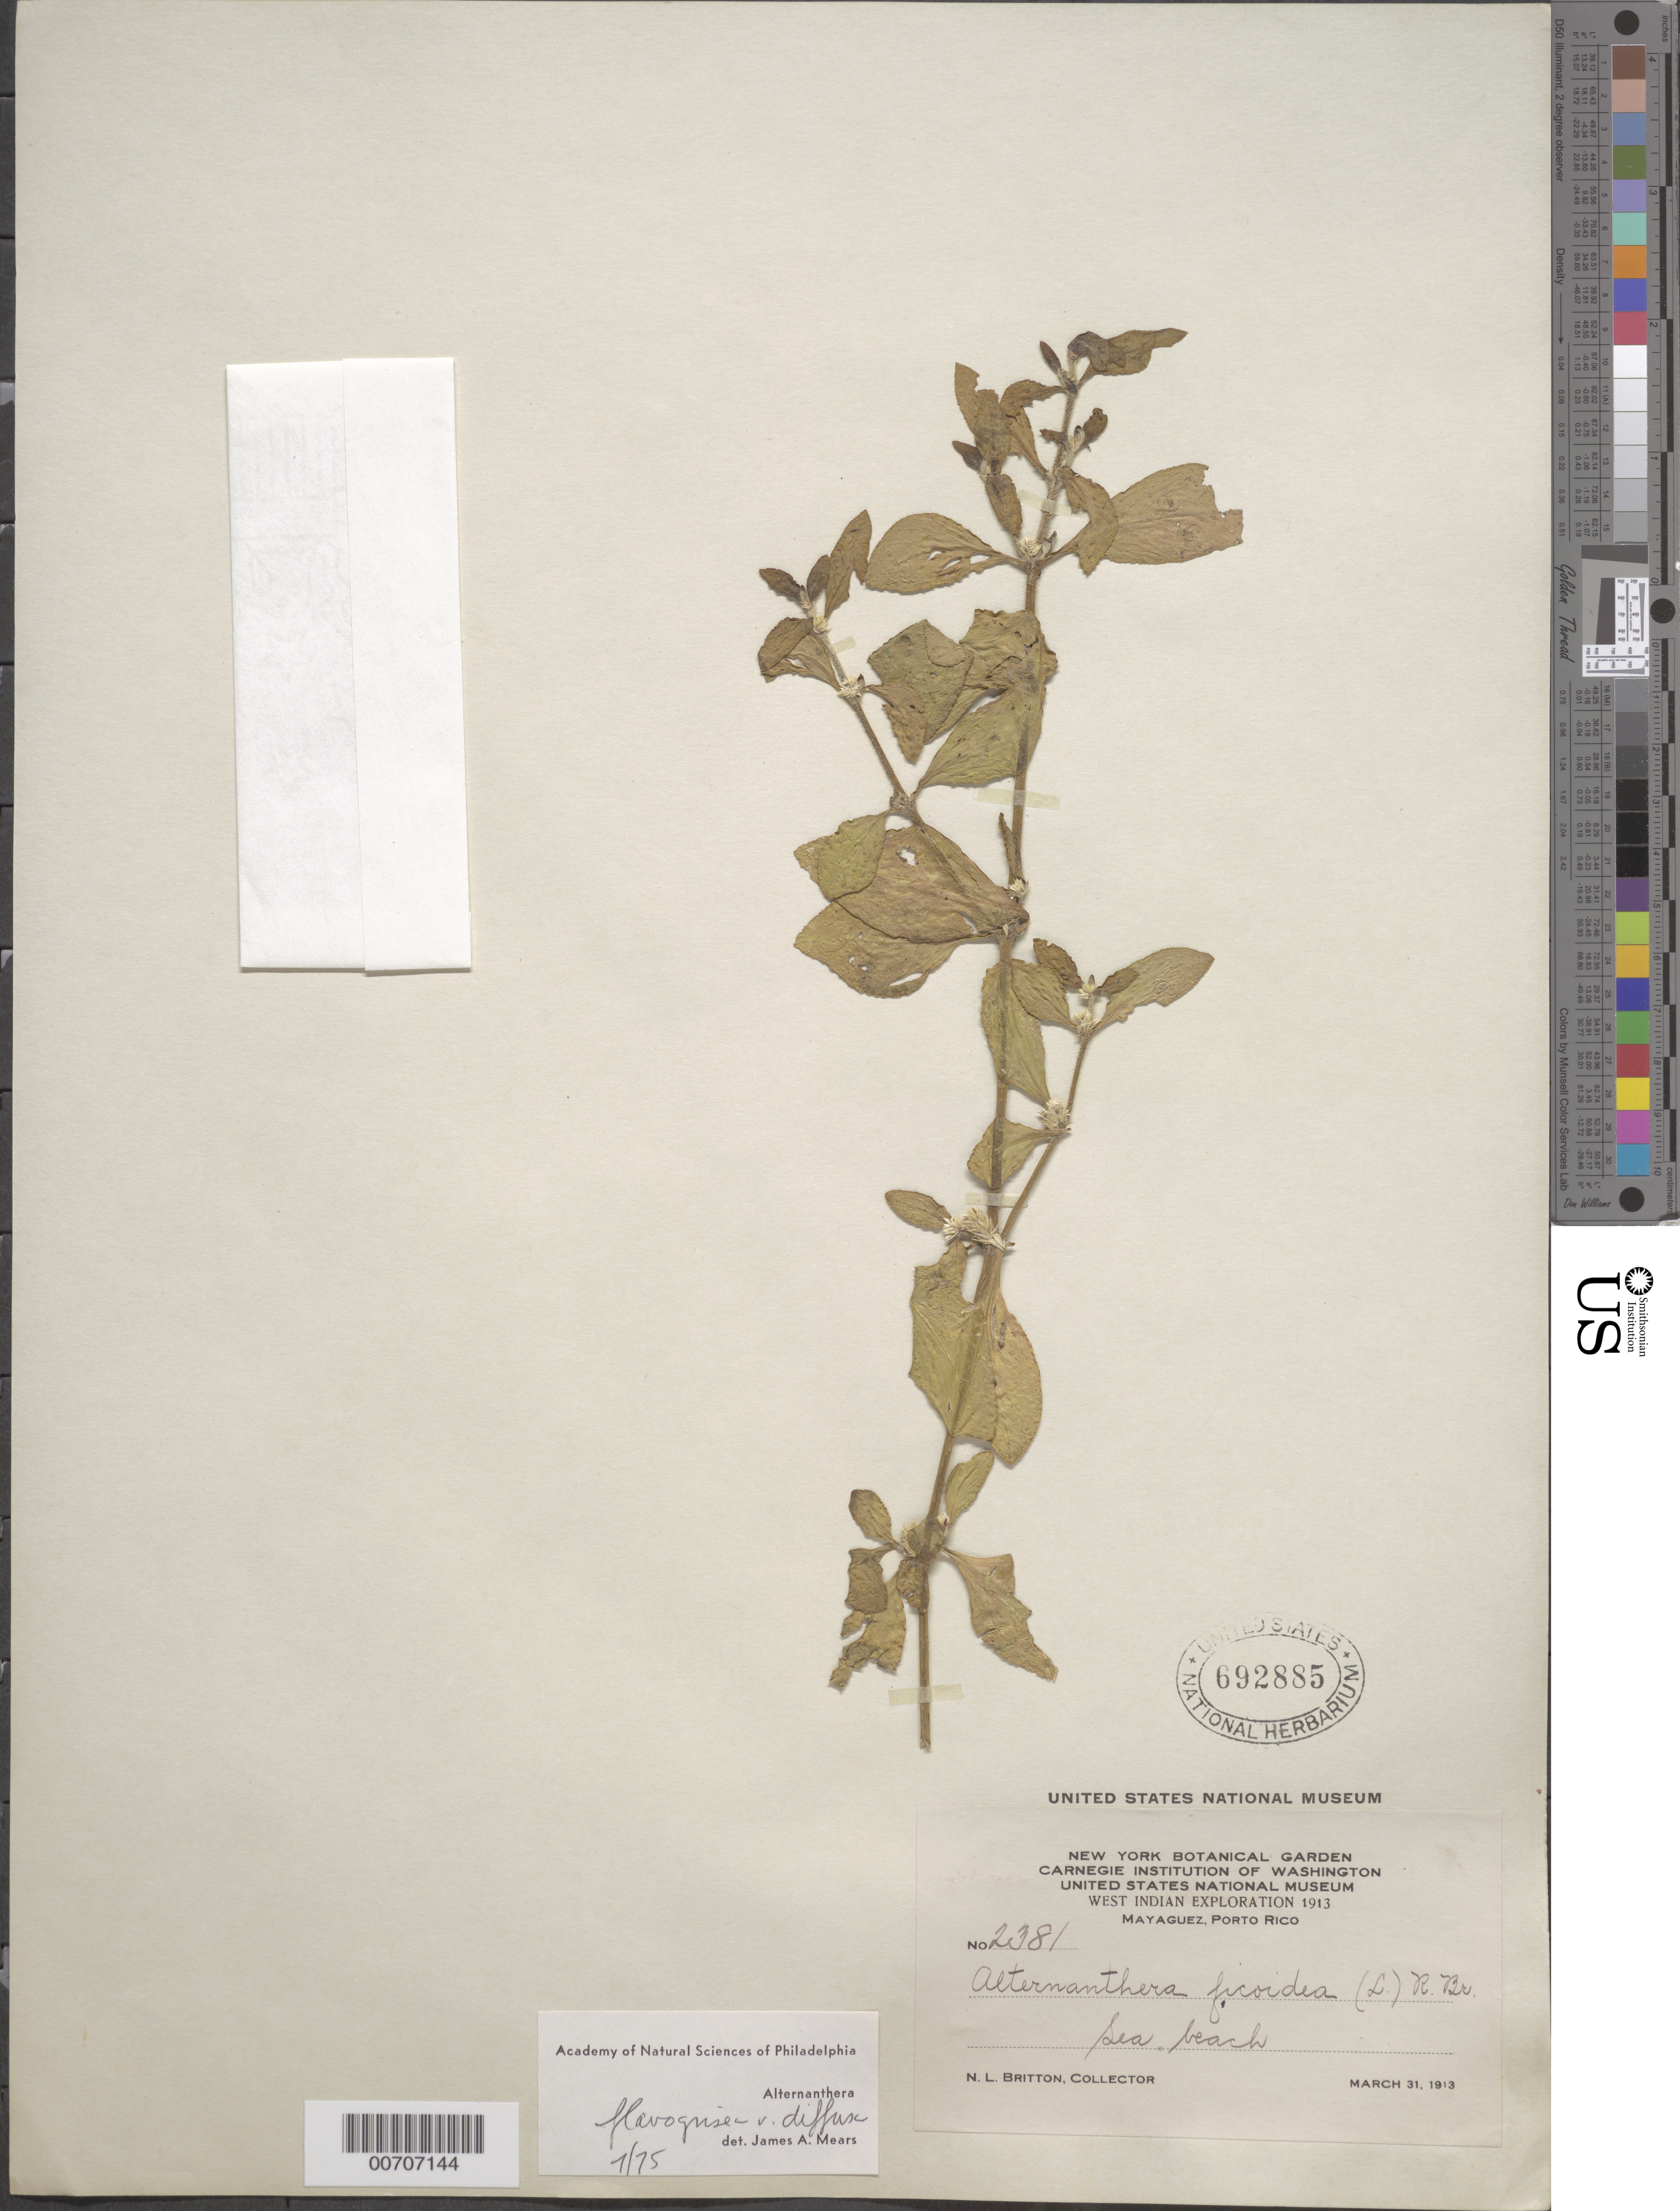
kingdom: Plantae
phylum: Tracheophyta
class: Magnoliopsida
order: Caryophyllales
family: Amaranthaceae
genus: Alternanthera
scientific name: Alternanthera flavogrisea subsp. diffusa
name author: (Mart.) Mears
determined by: Mears, J. A., (PH), Academy of Natural Sciences of Philadelphia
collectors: N. Britton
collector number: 2381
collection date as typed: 31 Mar 1913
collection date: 1913-03-31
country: Puerto Rico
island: Greater Antilles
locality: Mayaguez.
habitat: Sea beach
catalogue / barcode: US 692885